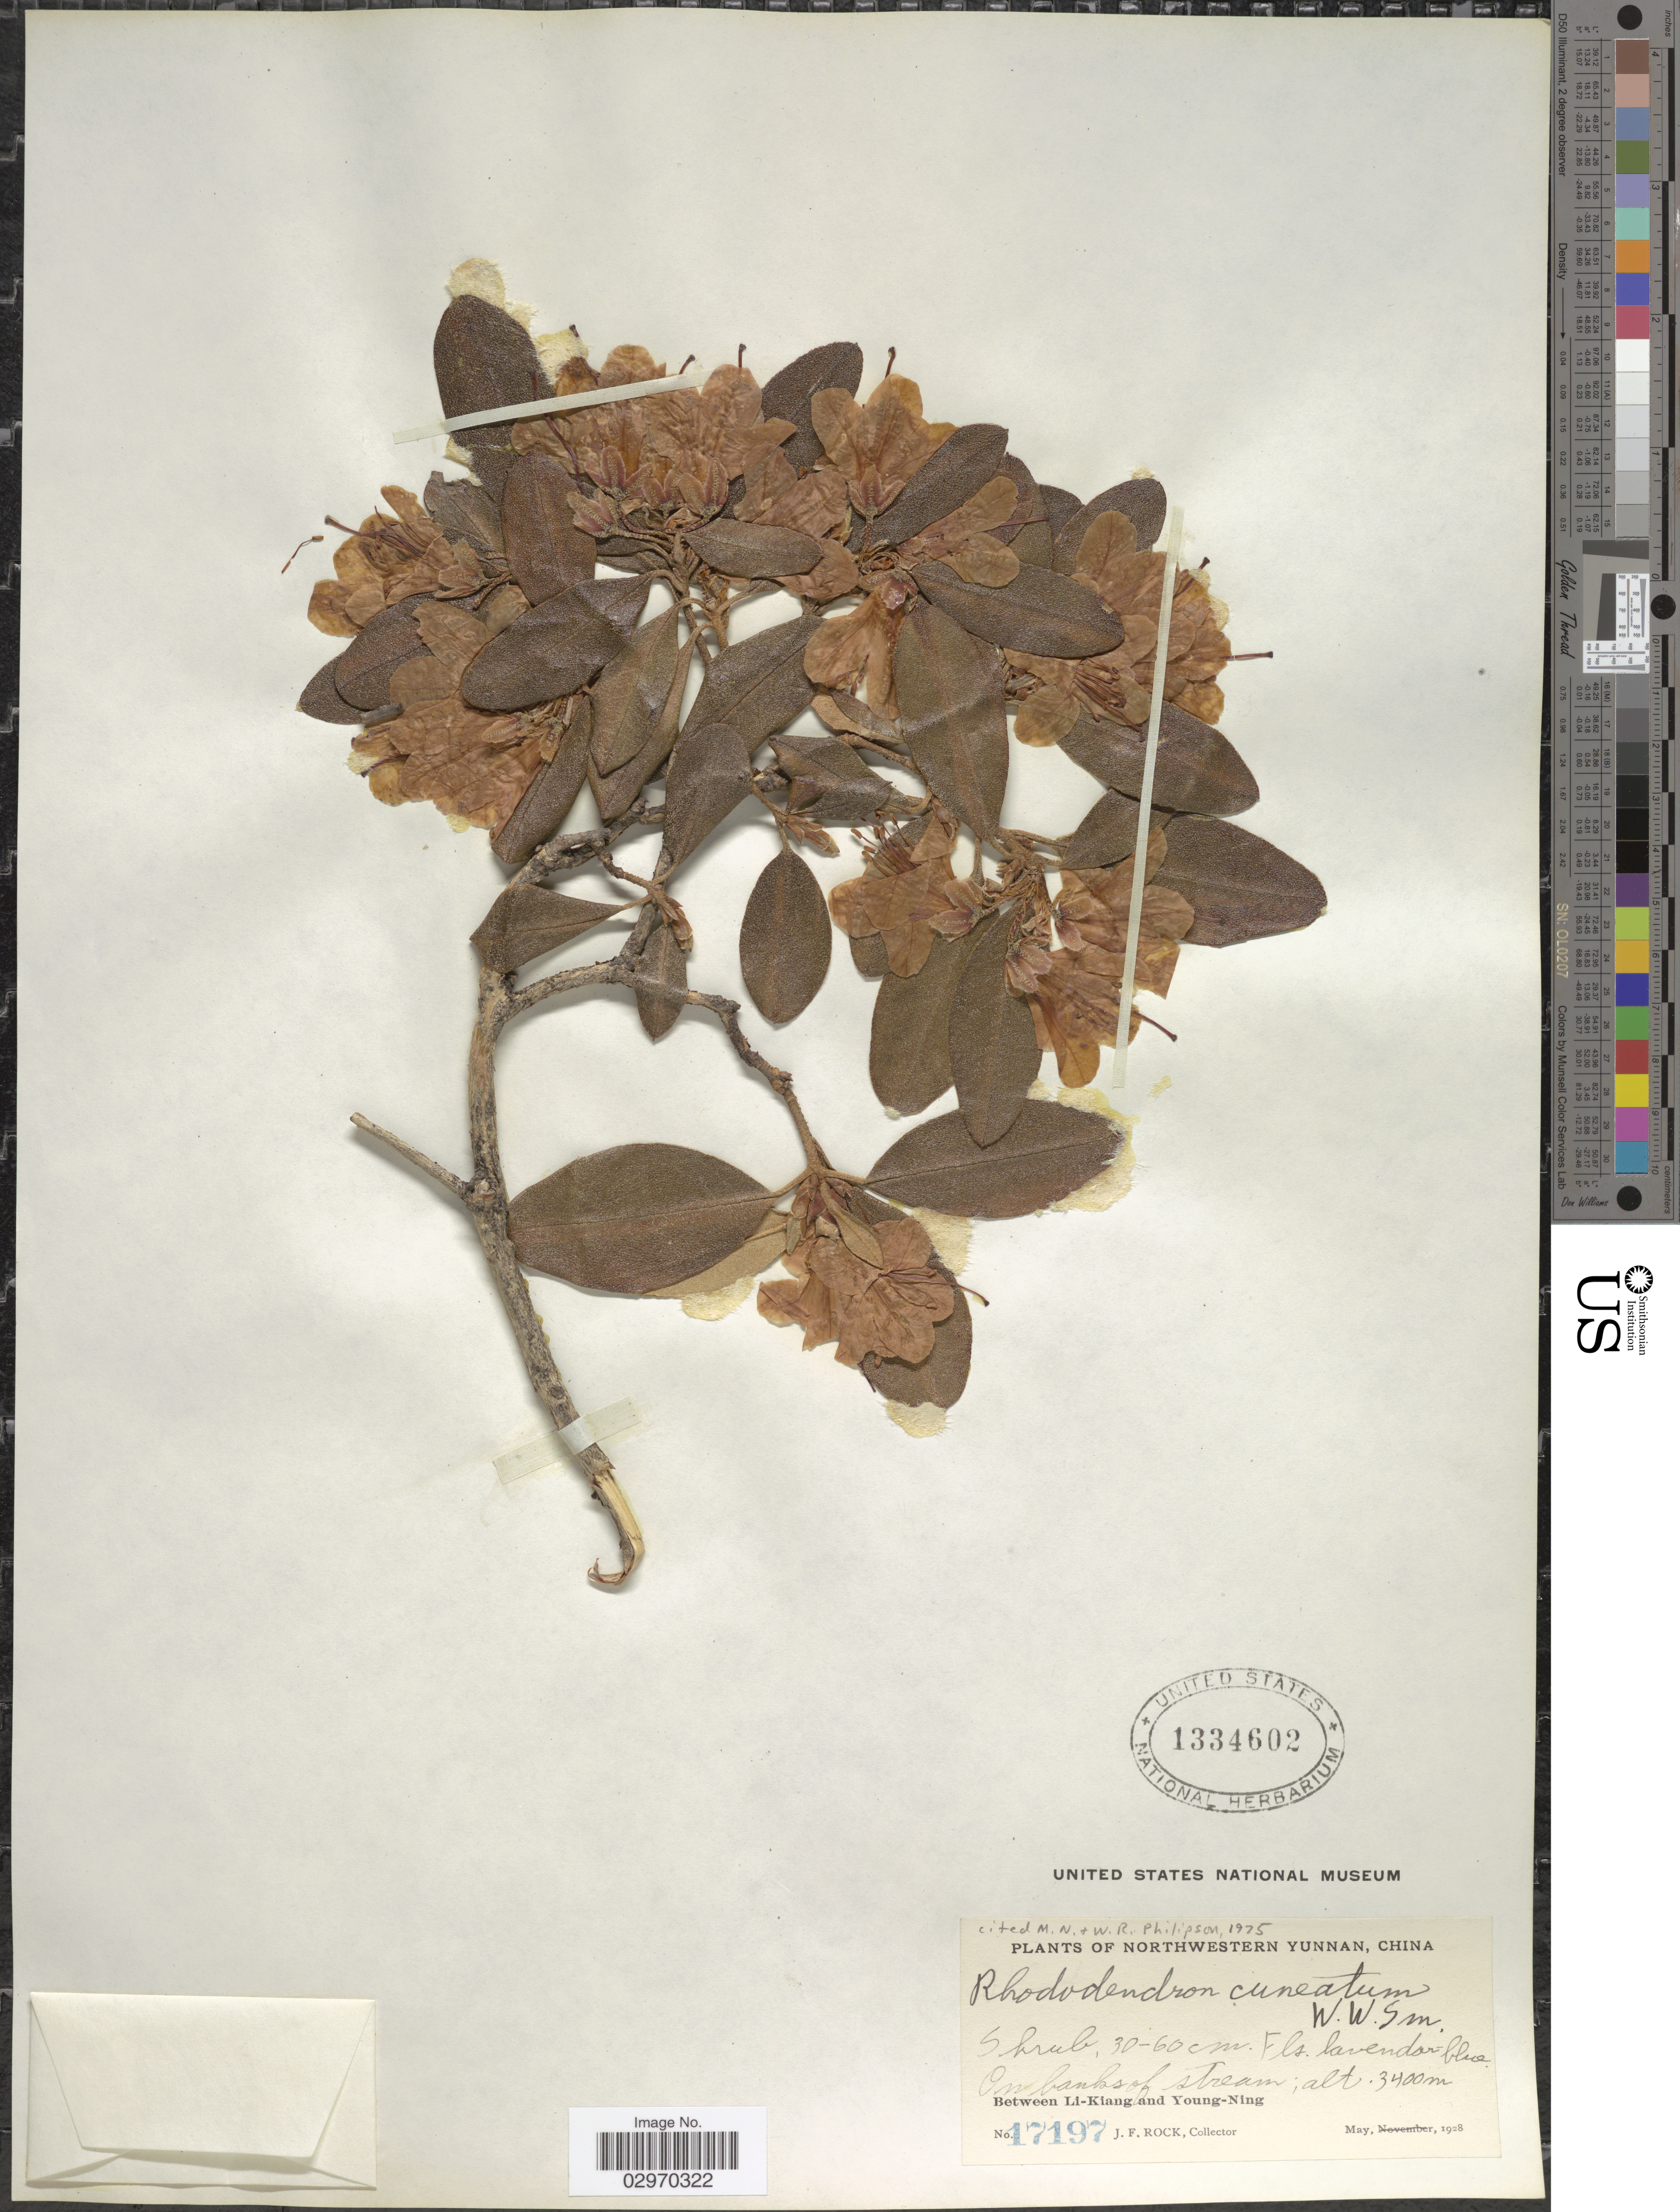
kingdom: Plantae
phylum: Tracheophyta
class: Magnoliopsida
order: Ericales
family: Ericaceae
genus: Rhododendron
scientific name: Rhododendron cuneatum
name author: W.W. Sm.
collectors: J. Rock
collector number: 17197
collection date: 1928-05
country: China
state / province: Yunnan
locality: Northwestern Yunnan, on banks of stream, between Li-Kiang and Young-Ning.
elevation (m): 3400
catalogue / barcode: US 1334602